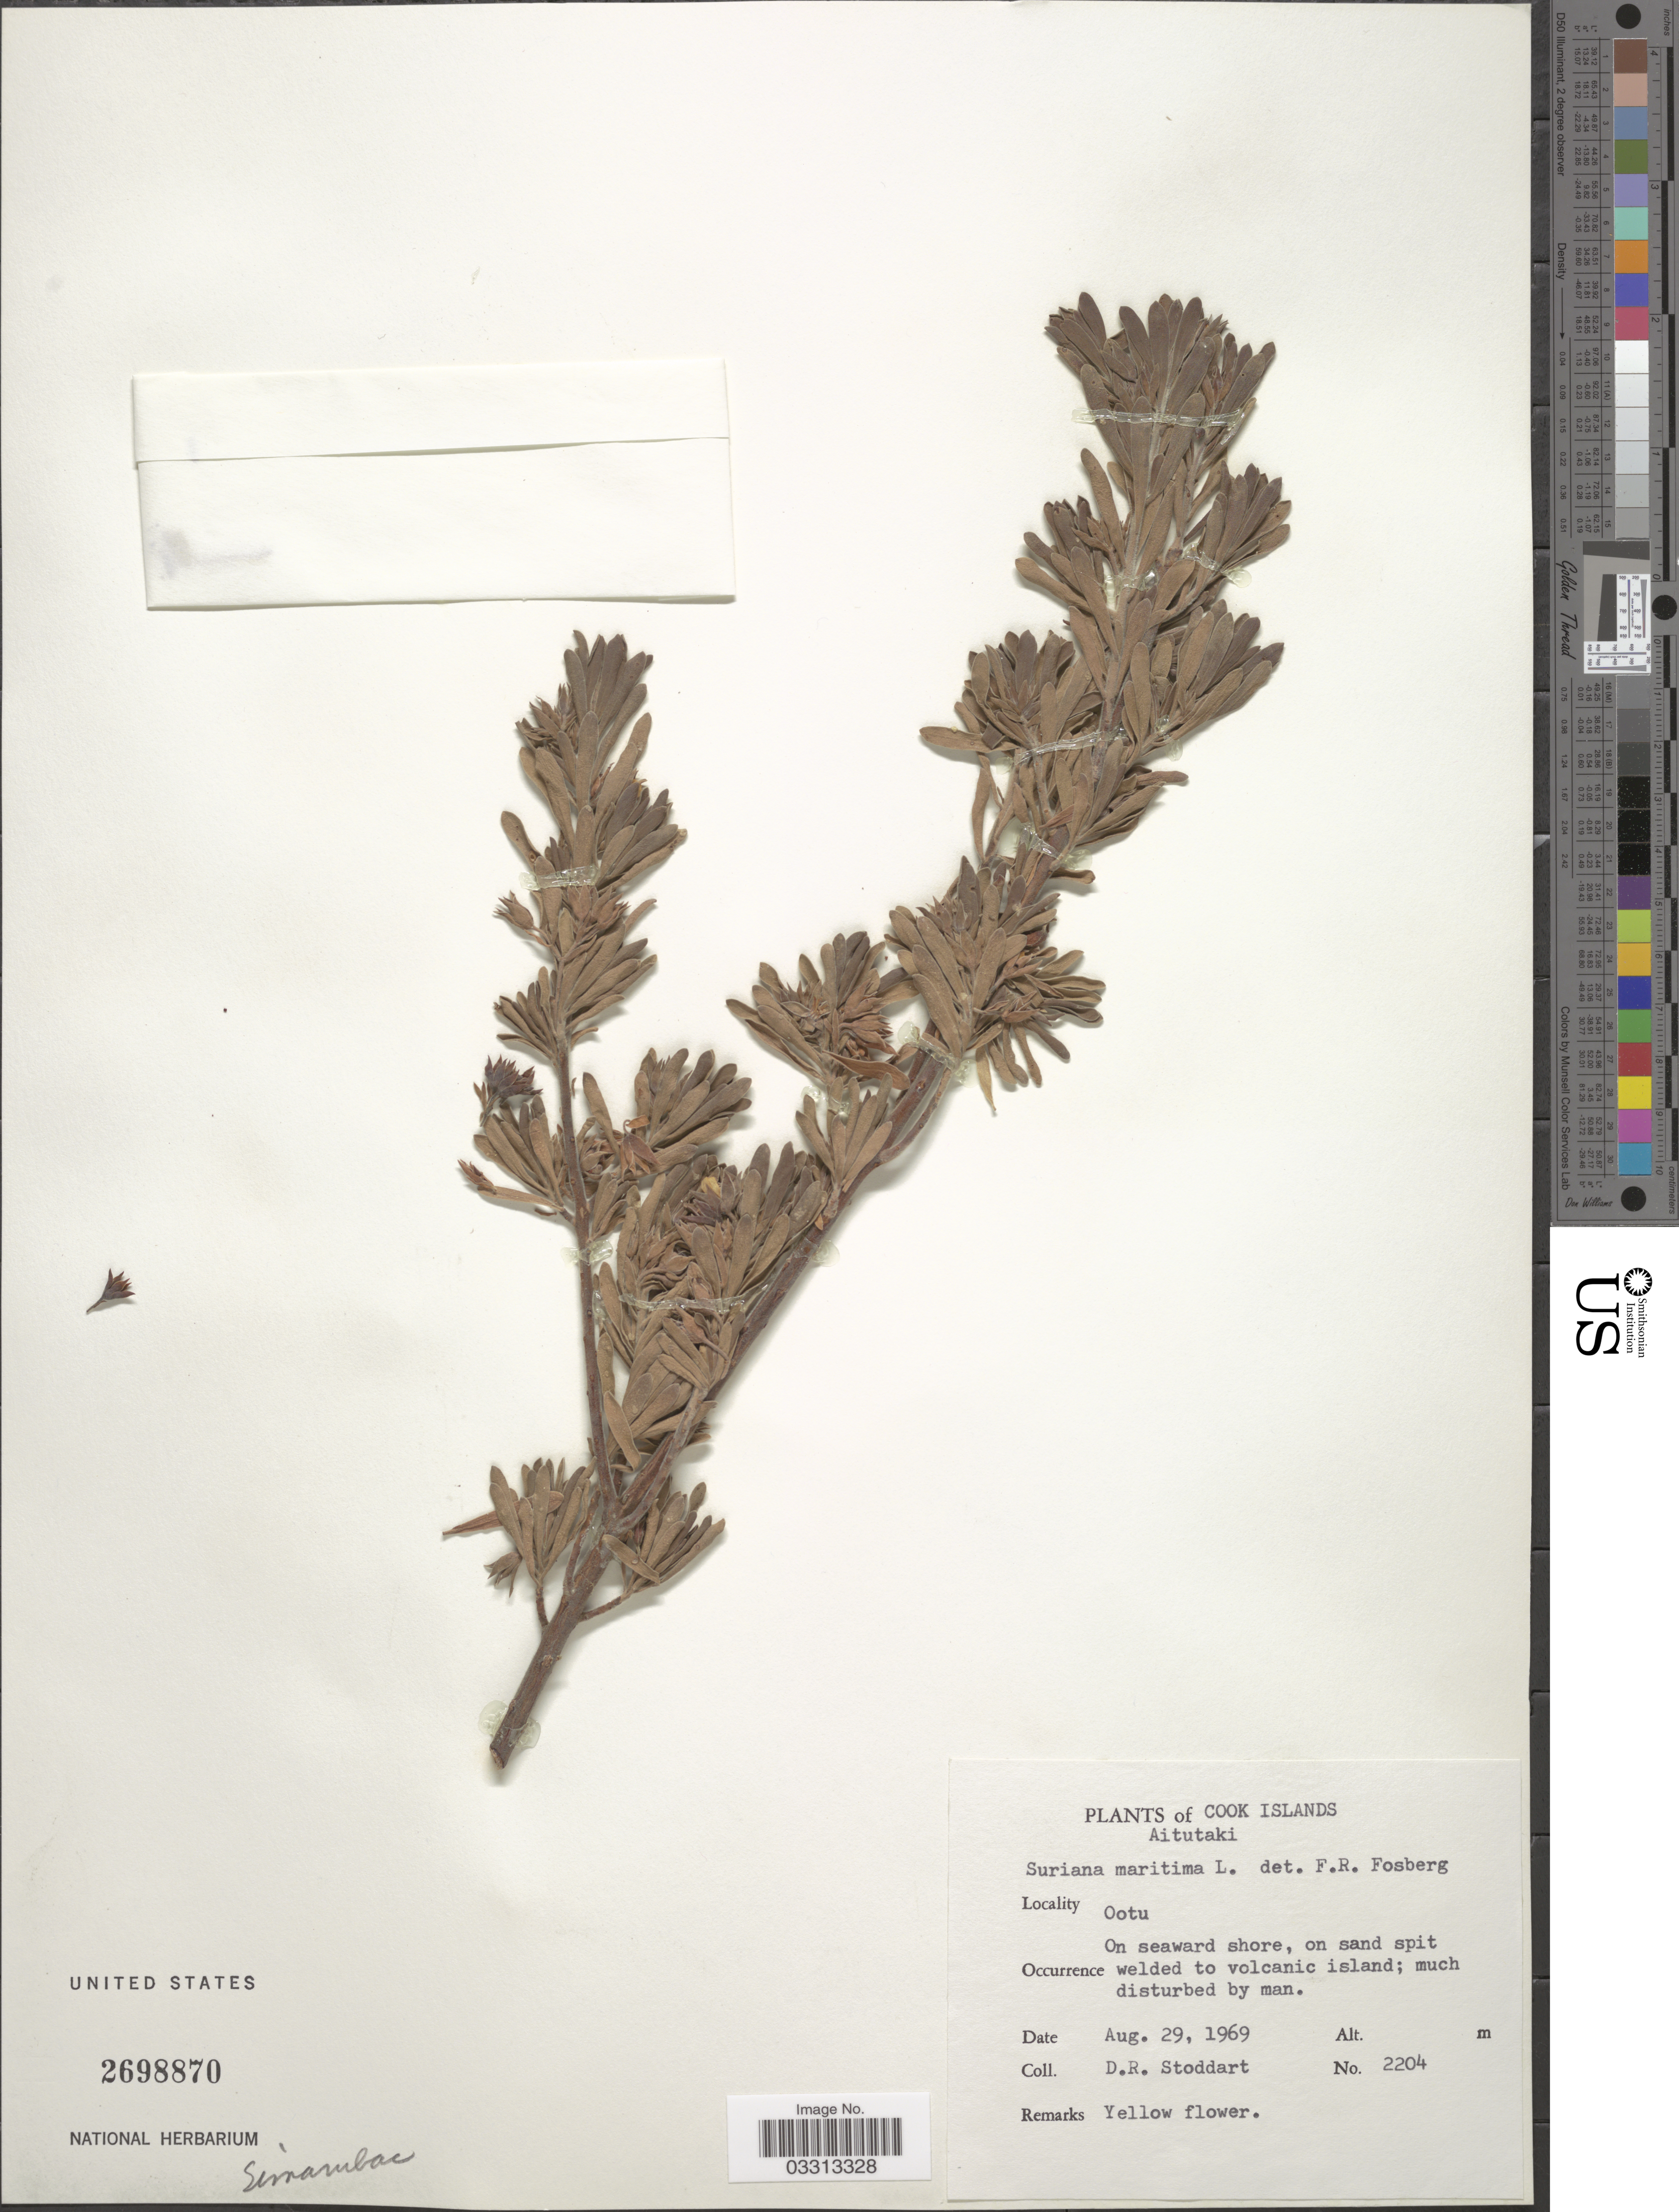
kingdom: Plantae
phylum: Tracheophyta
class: Magnoliopsida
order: Fabales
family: Surianaceae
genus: Suriana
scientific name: Suriana maritima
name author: L.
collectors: D. R. Stoddart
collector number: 2204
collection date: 1969-08-29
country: Cook Islands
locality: Aitutaki. Ootu.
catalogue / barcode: US 2698870